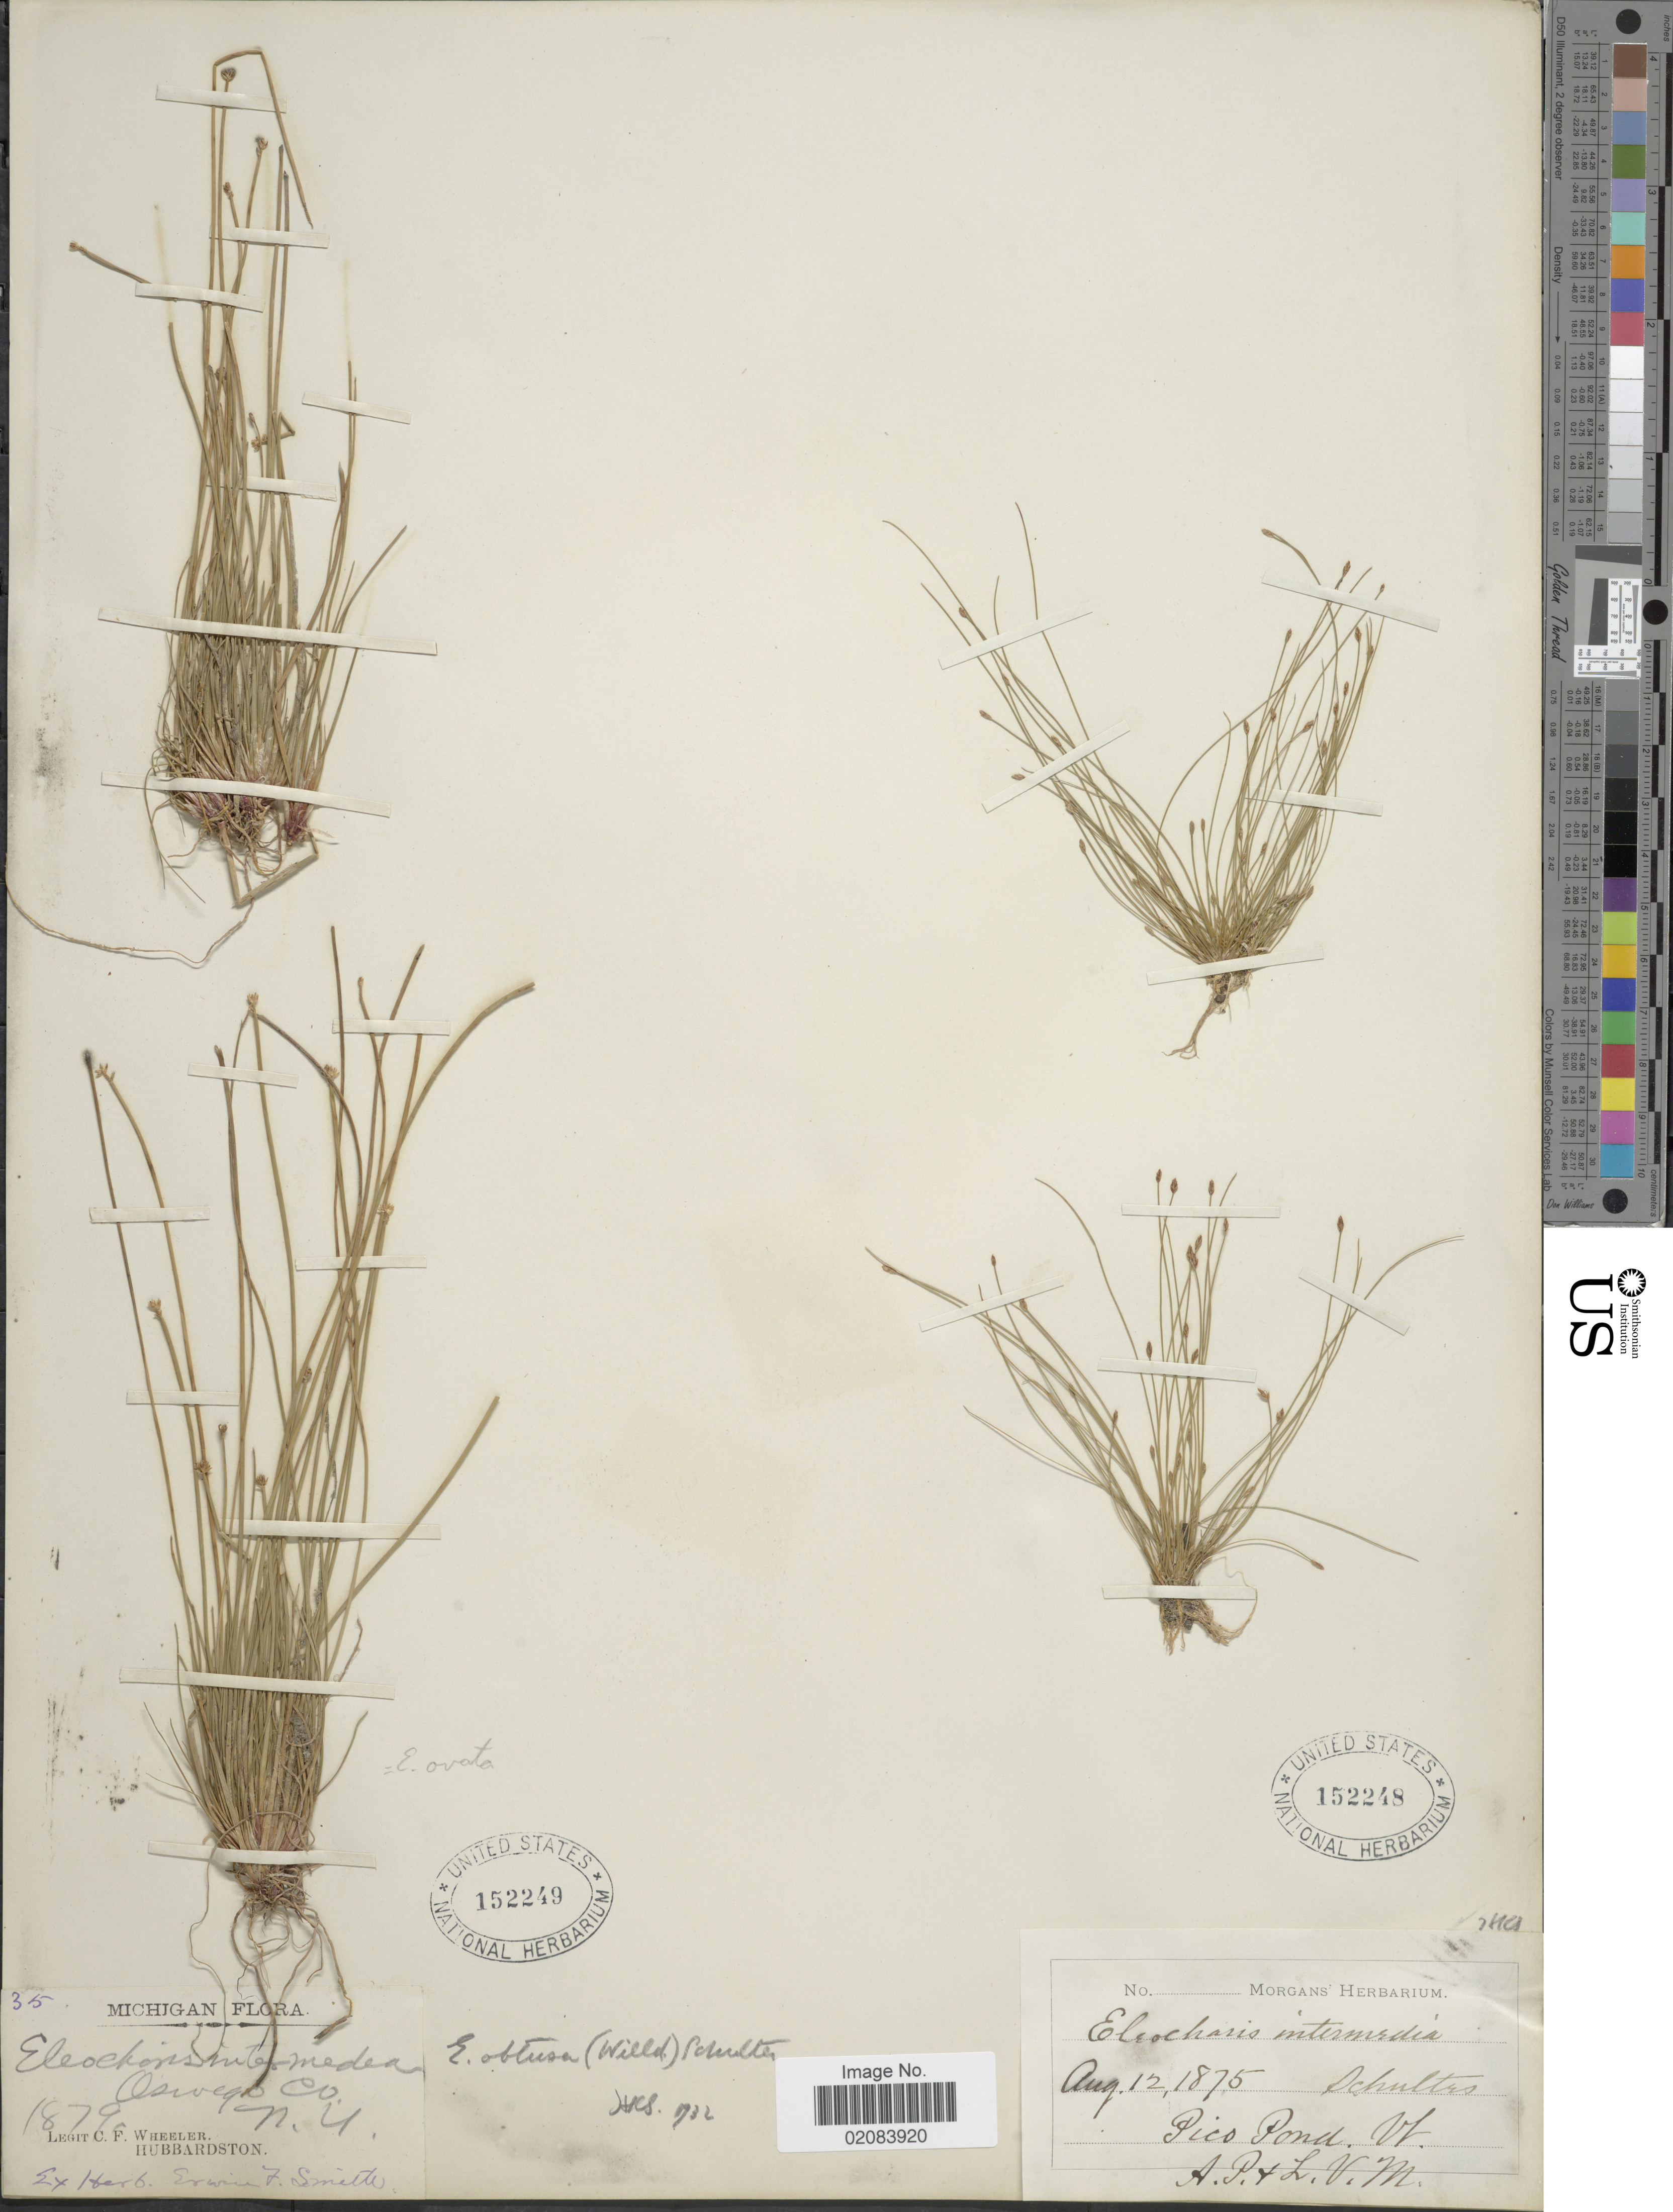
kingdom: Plantae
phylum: Tracheophyta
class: Liliopsida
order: Poales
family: Cyperaceae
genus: Eleocharis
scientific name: Eleocharis ovata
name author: (Roth) Roem. & Schult.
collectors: A. Morgan & L. Morgan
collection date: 1875-08-12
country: United States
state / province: Vermont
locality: Pico Pond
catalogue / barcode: US 152248